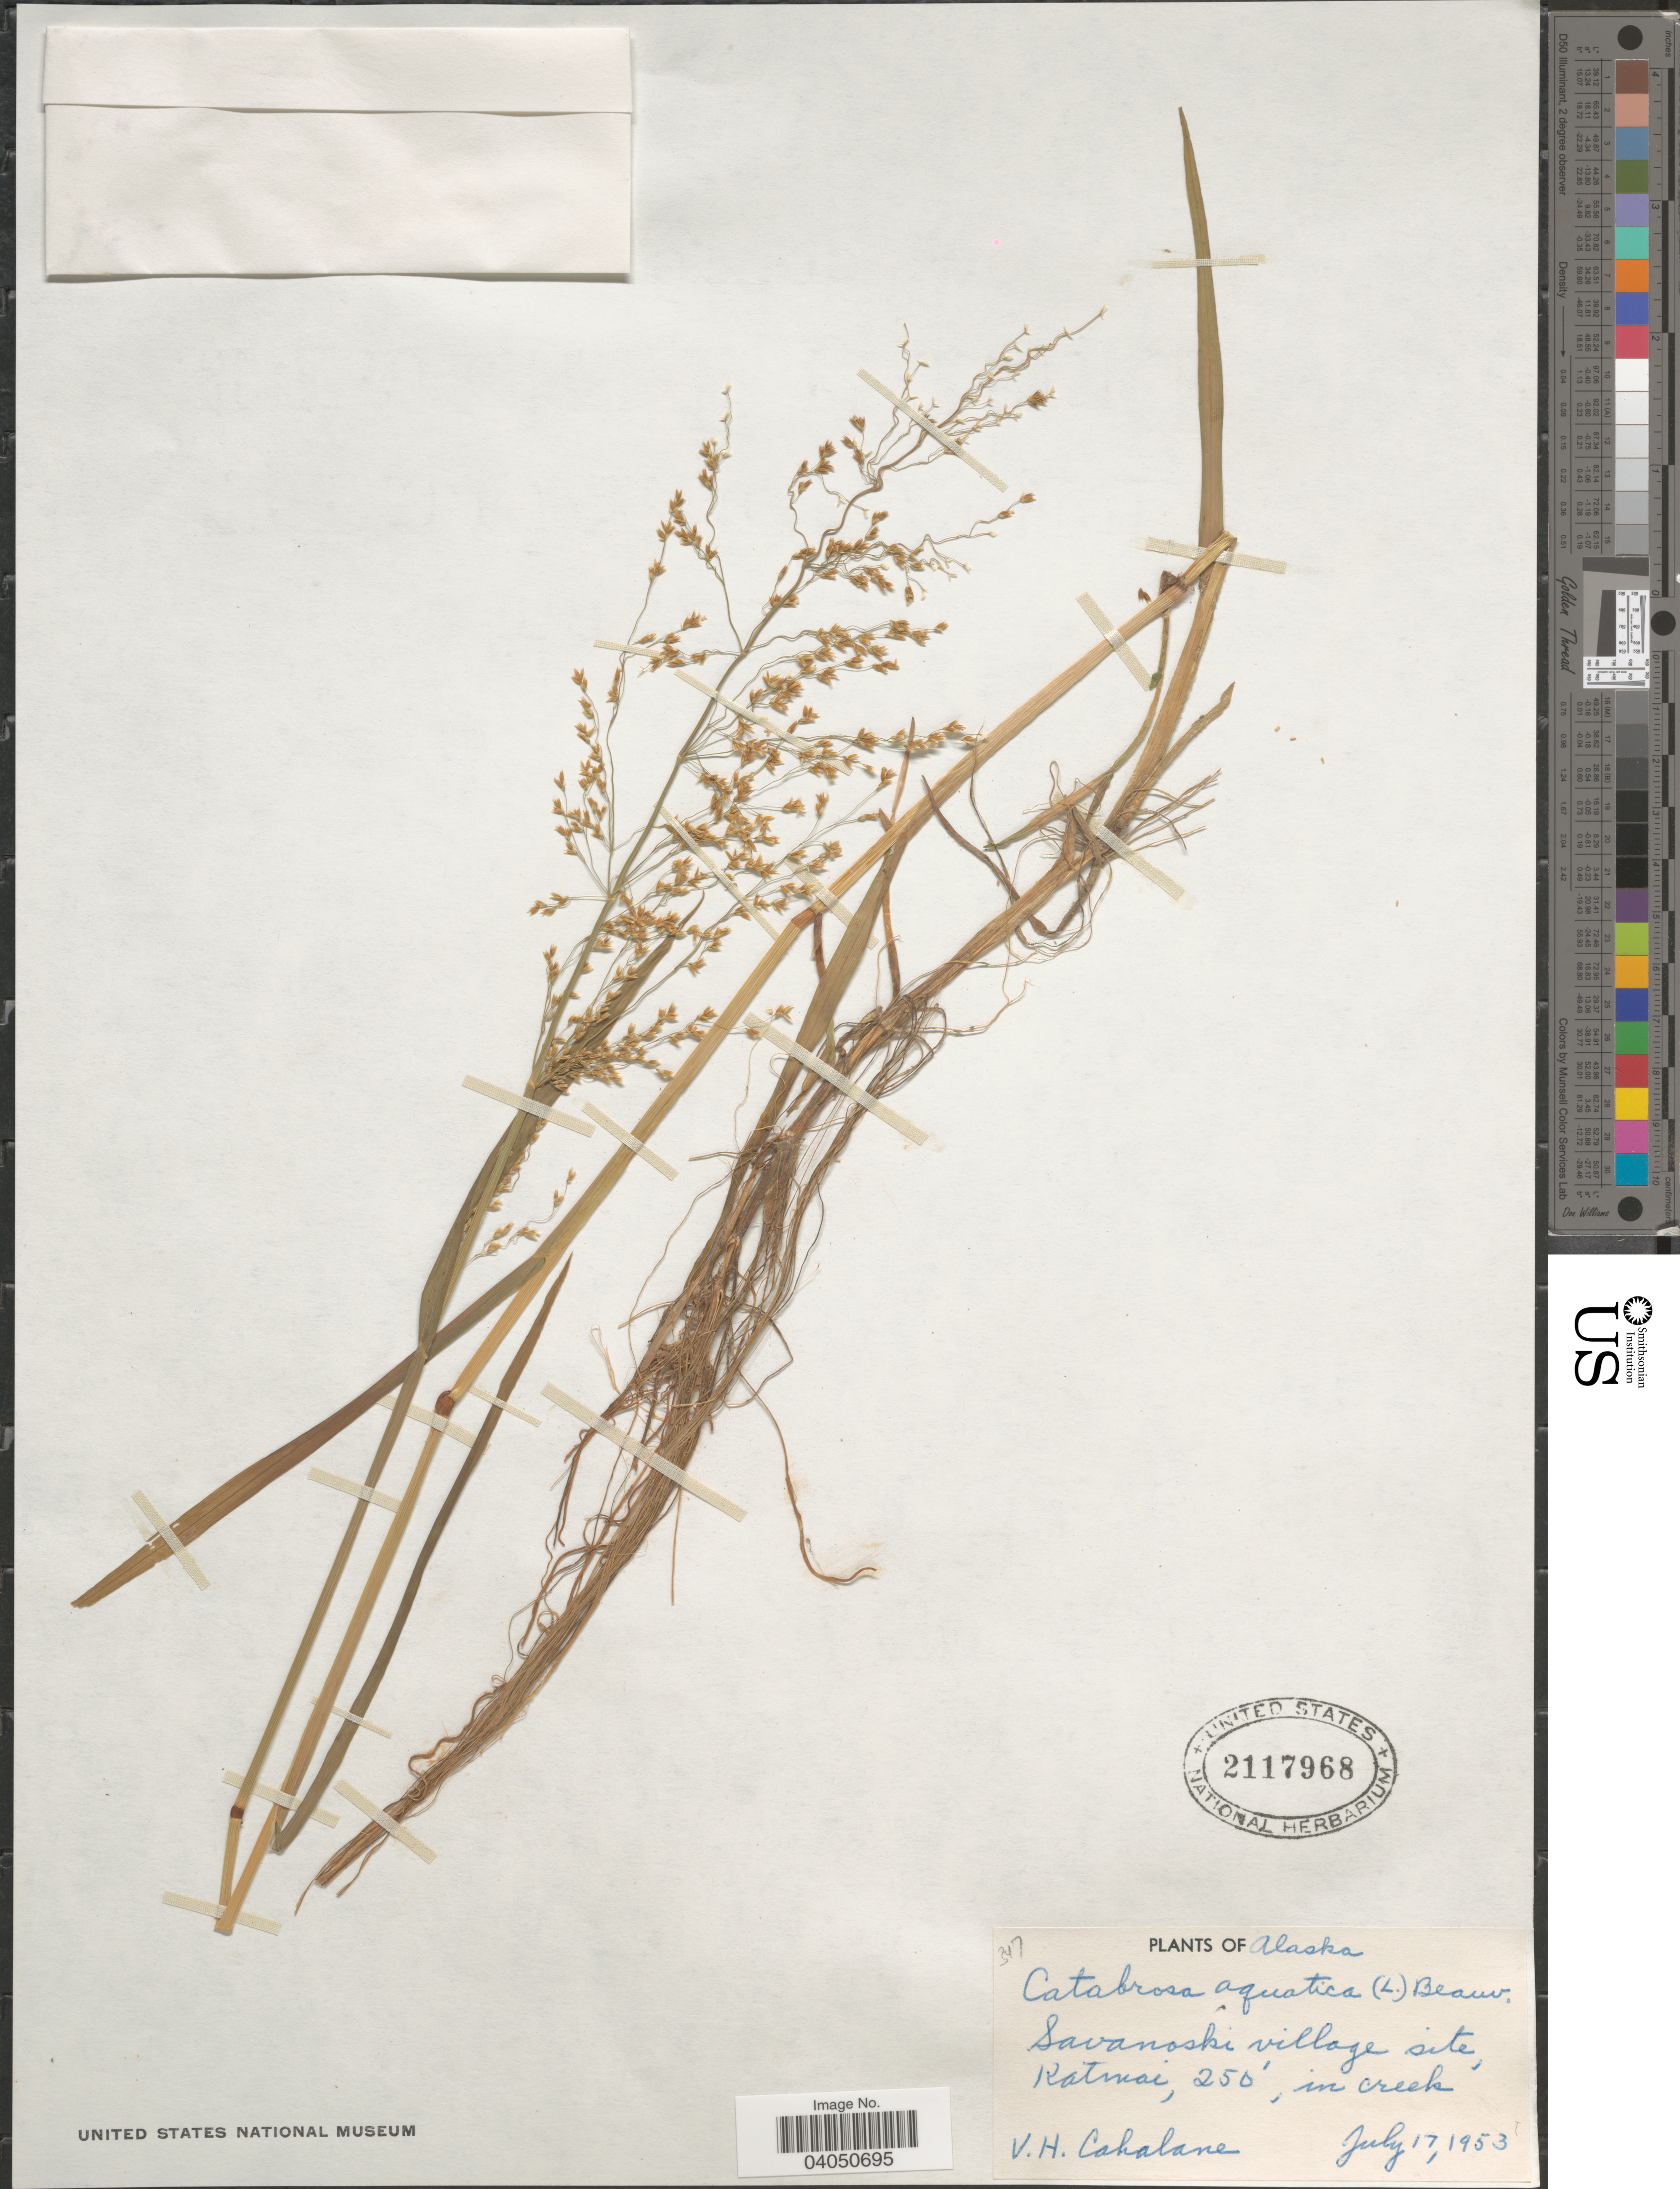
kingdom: Plantae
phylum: Tracheophyta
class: Liliopsida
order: Poales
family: Poaceae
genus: Catabrosa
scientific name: Catabrosa aquatica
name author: (L.) P. Beauv.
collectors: V. Cahalane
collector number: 347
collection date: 1953-07-17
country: United States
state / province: Alaska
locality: Savanoski village site, Katmai.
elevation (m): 76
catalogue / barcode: US 2117968